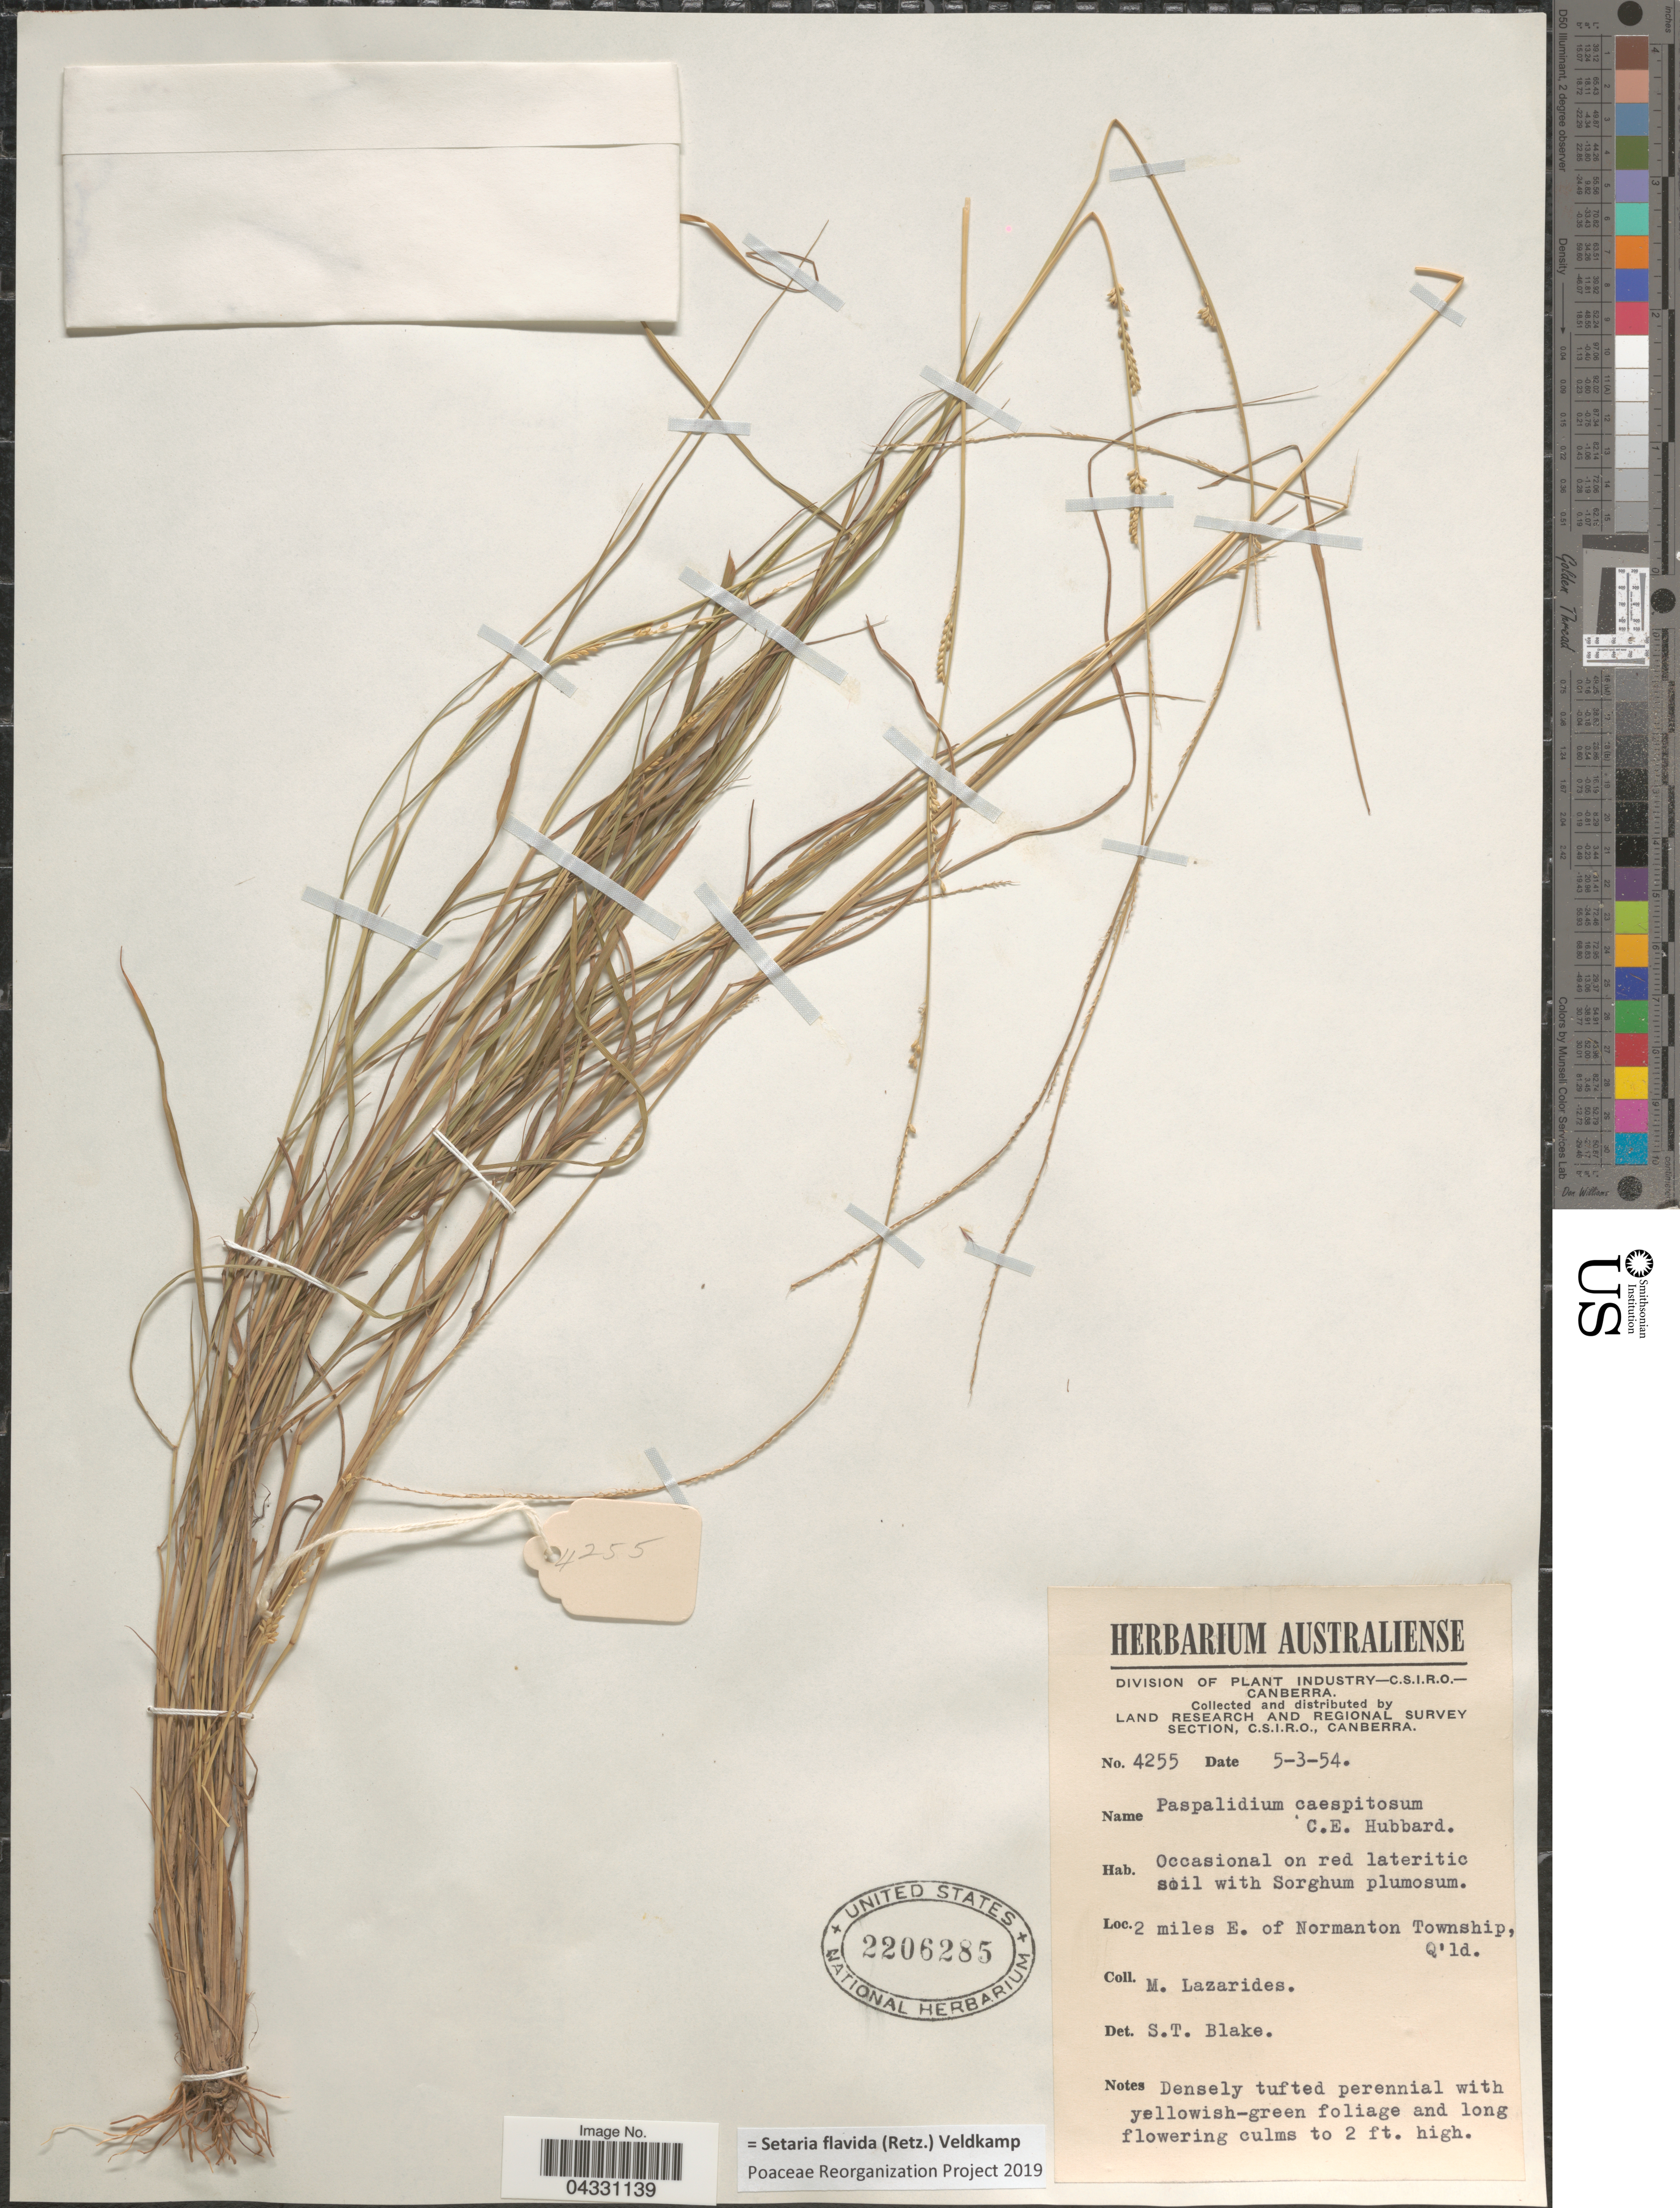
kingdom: Plantae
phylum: Tracheophyta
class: Liliopsida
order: Poales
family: Poaceae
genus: Setaria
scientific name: Setaria flavida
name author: (Retz.) Veldkamp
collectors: M. Lazarides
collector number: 4255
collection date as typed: Transcribed d/m/y: 5/3/54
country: Australia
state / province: Queensland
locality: Land Research and Regional Survey Section. 2 miles E. of Normanton Township.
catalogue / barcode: US 2206285